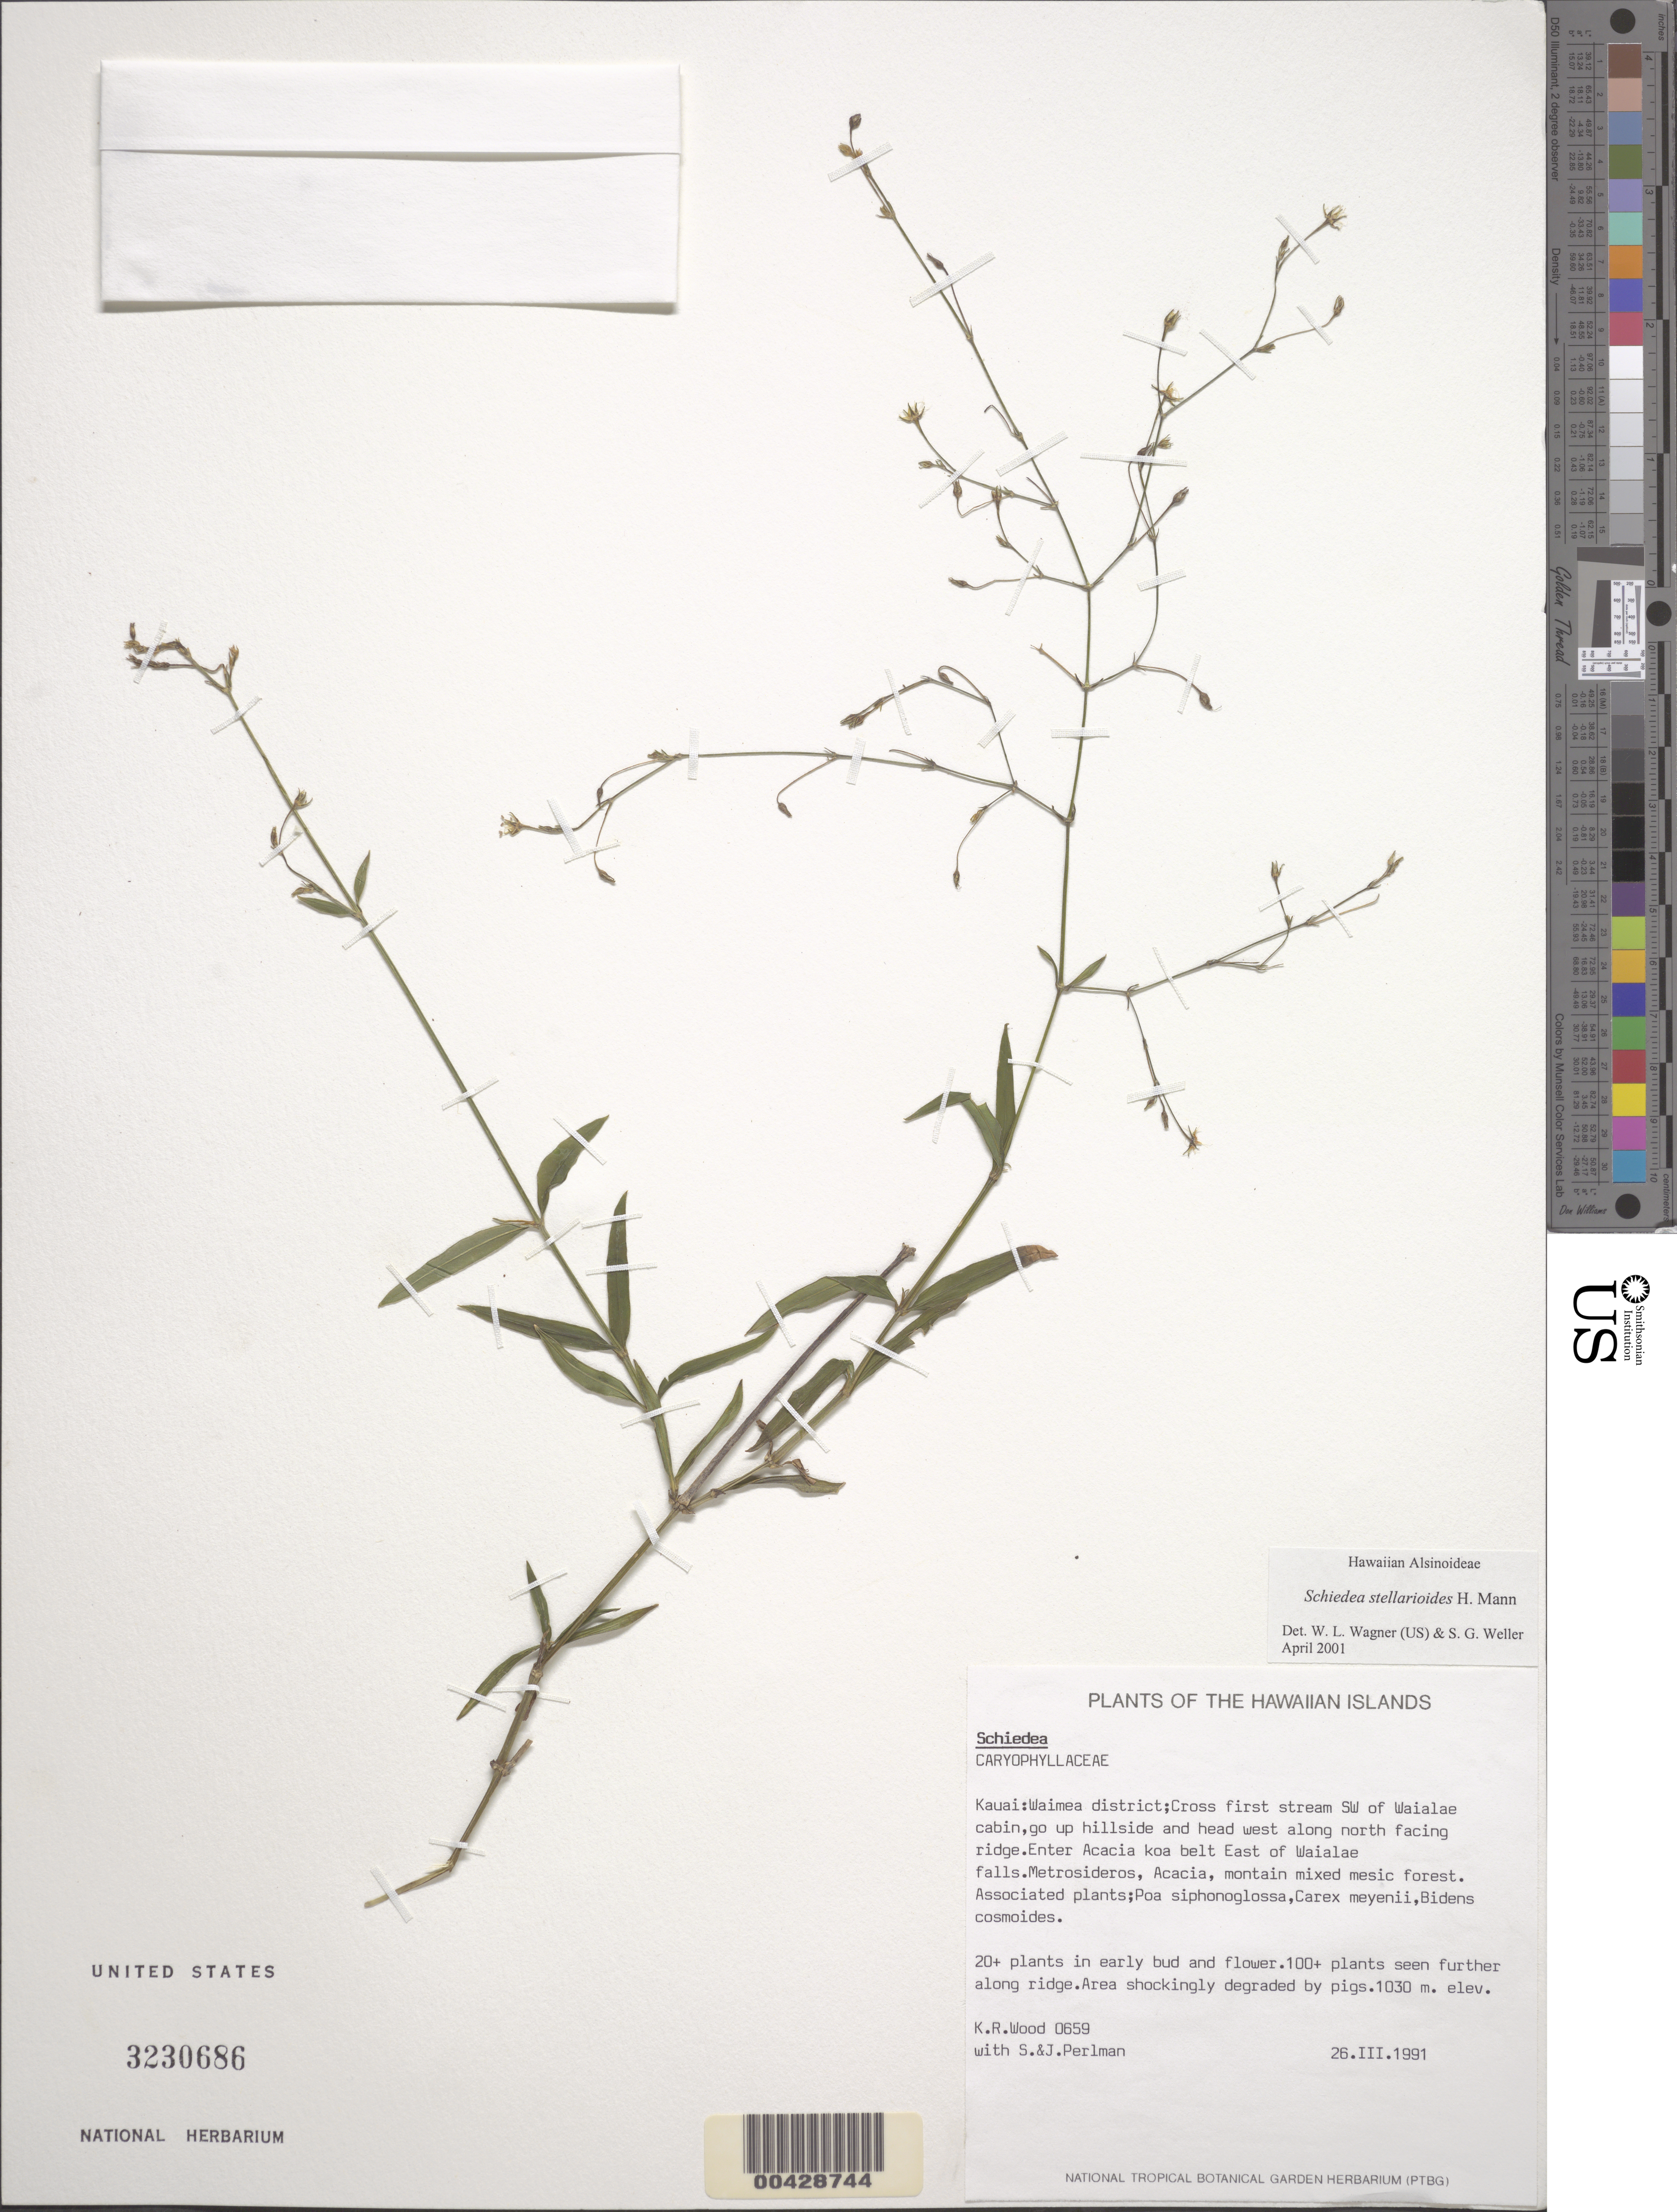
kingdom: Plantae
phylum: Tracheophyta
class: Magnoliopsida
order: Caryophyllales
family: Caryophyllaceae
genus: Schiedea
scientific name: Schiedea stellarioides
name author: H. Mann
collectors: K. R. Wood, S. P. Perlman & J. Perlman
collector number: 0659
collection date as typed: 26 Mar 1991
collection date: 1991-03-26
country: United States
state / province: Hawaii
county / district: Kauai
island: Kaua'i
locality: Waimea dist., cross 1st strm., SW of Wailae cabin, go up hillside & head W along N facing ridge. Enter Acacia koa belt E of...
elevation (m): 1030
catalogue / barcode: US 3230686